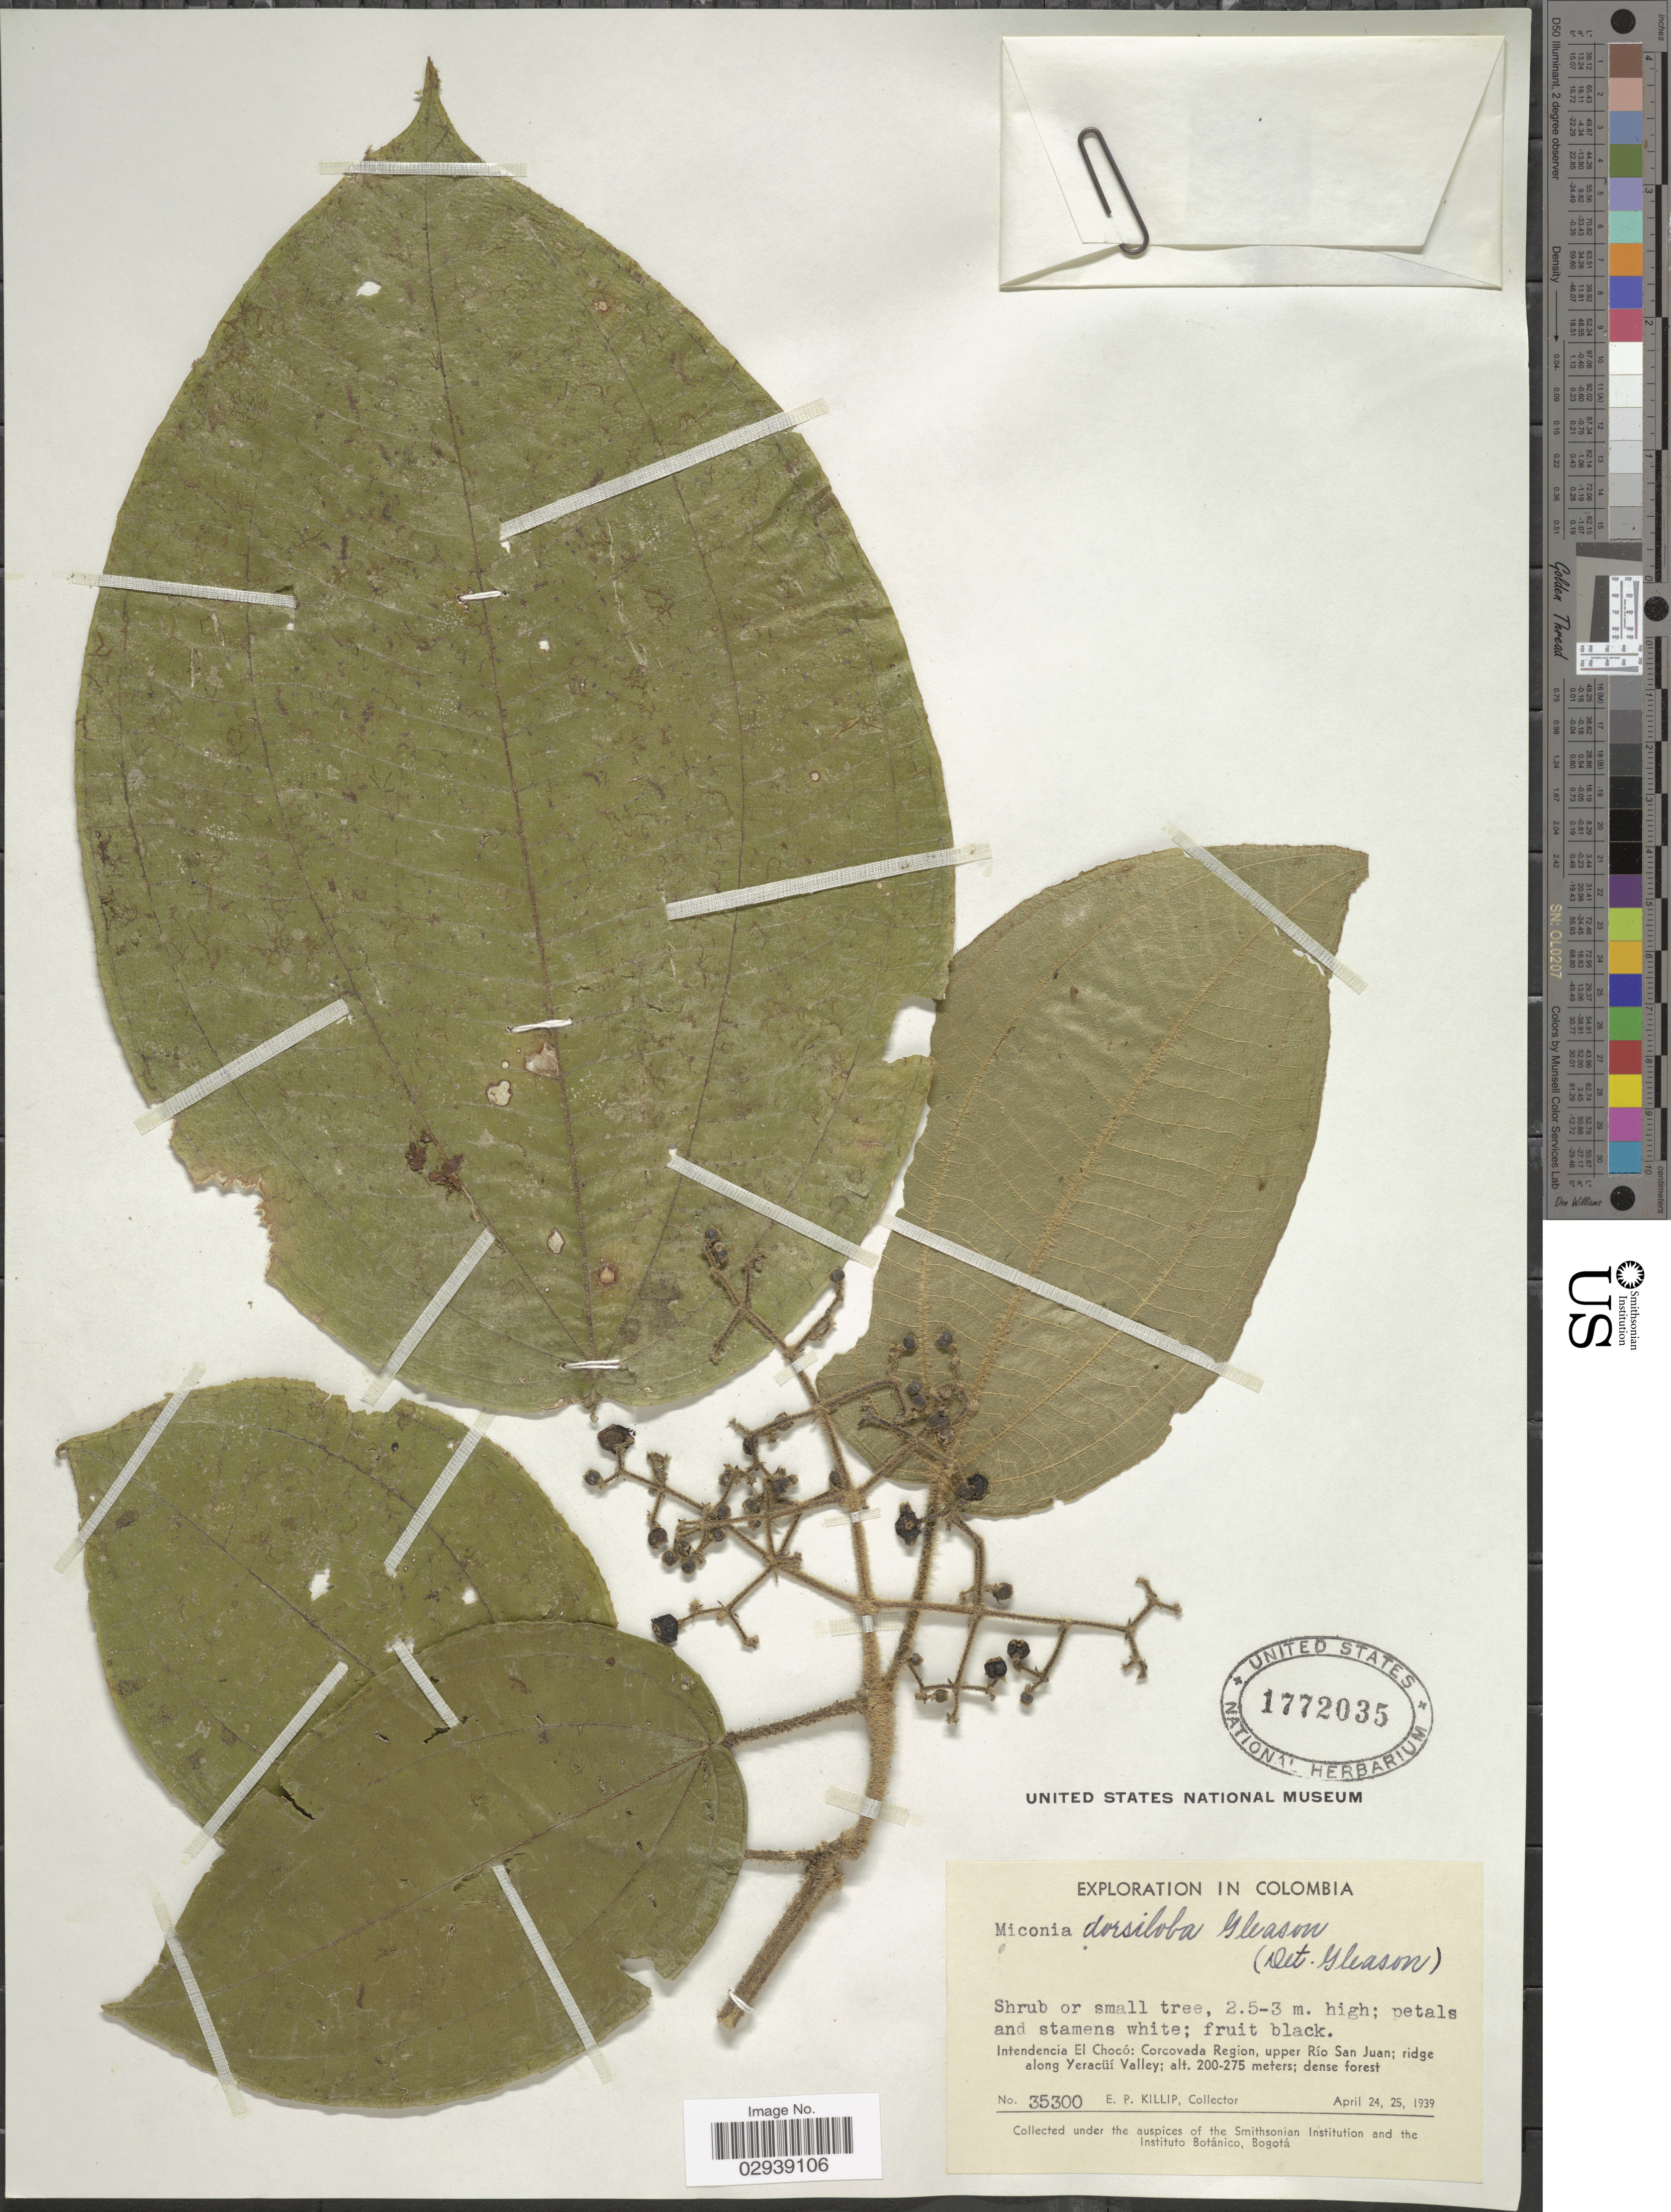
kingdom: Plantae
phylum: Tracheophyta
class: Magnoliopsida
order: Myrtales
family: Melastomataceae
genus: Miconia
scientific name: Miconia dorsiloba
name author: Gleason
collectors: E. P. Killip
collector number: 35300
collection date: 1939-04-24/1939-04-25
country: Colombia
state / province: Chocó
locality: Intendencia El Chocó: Corcovada Region, upper Río San Juan; ridge along Yeracüi Valley.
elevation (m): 200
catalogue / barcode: US 1772035